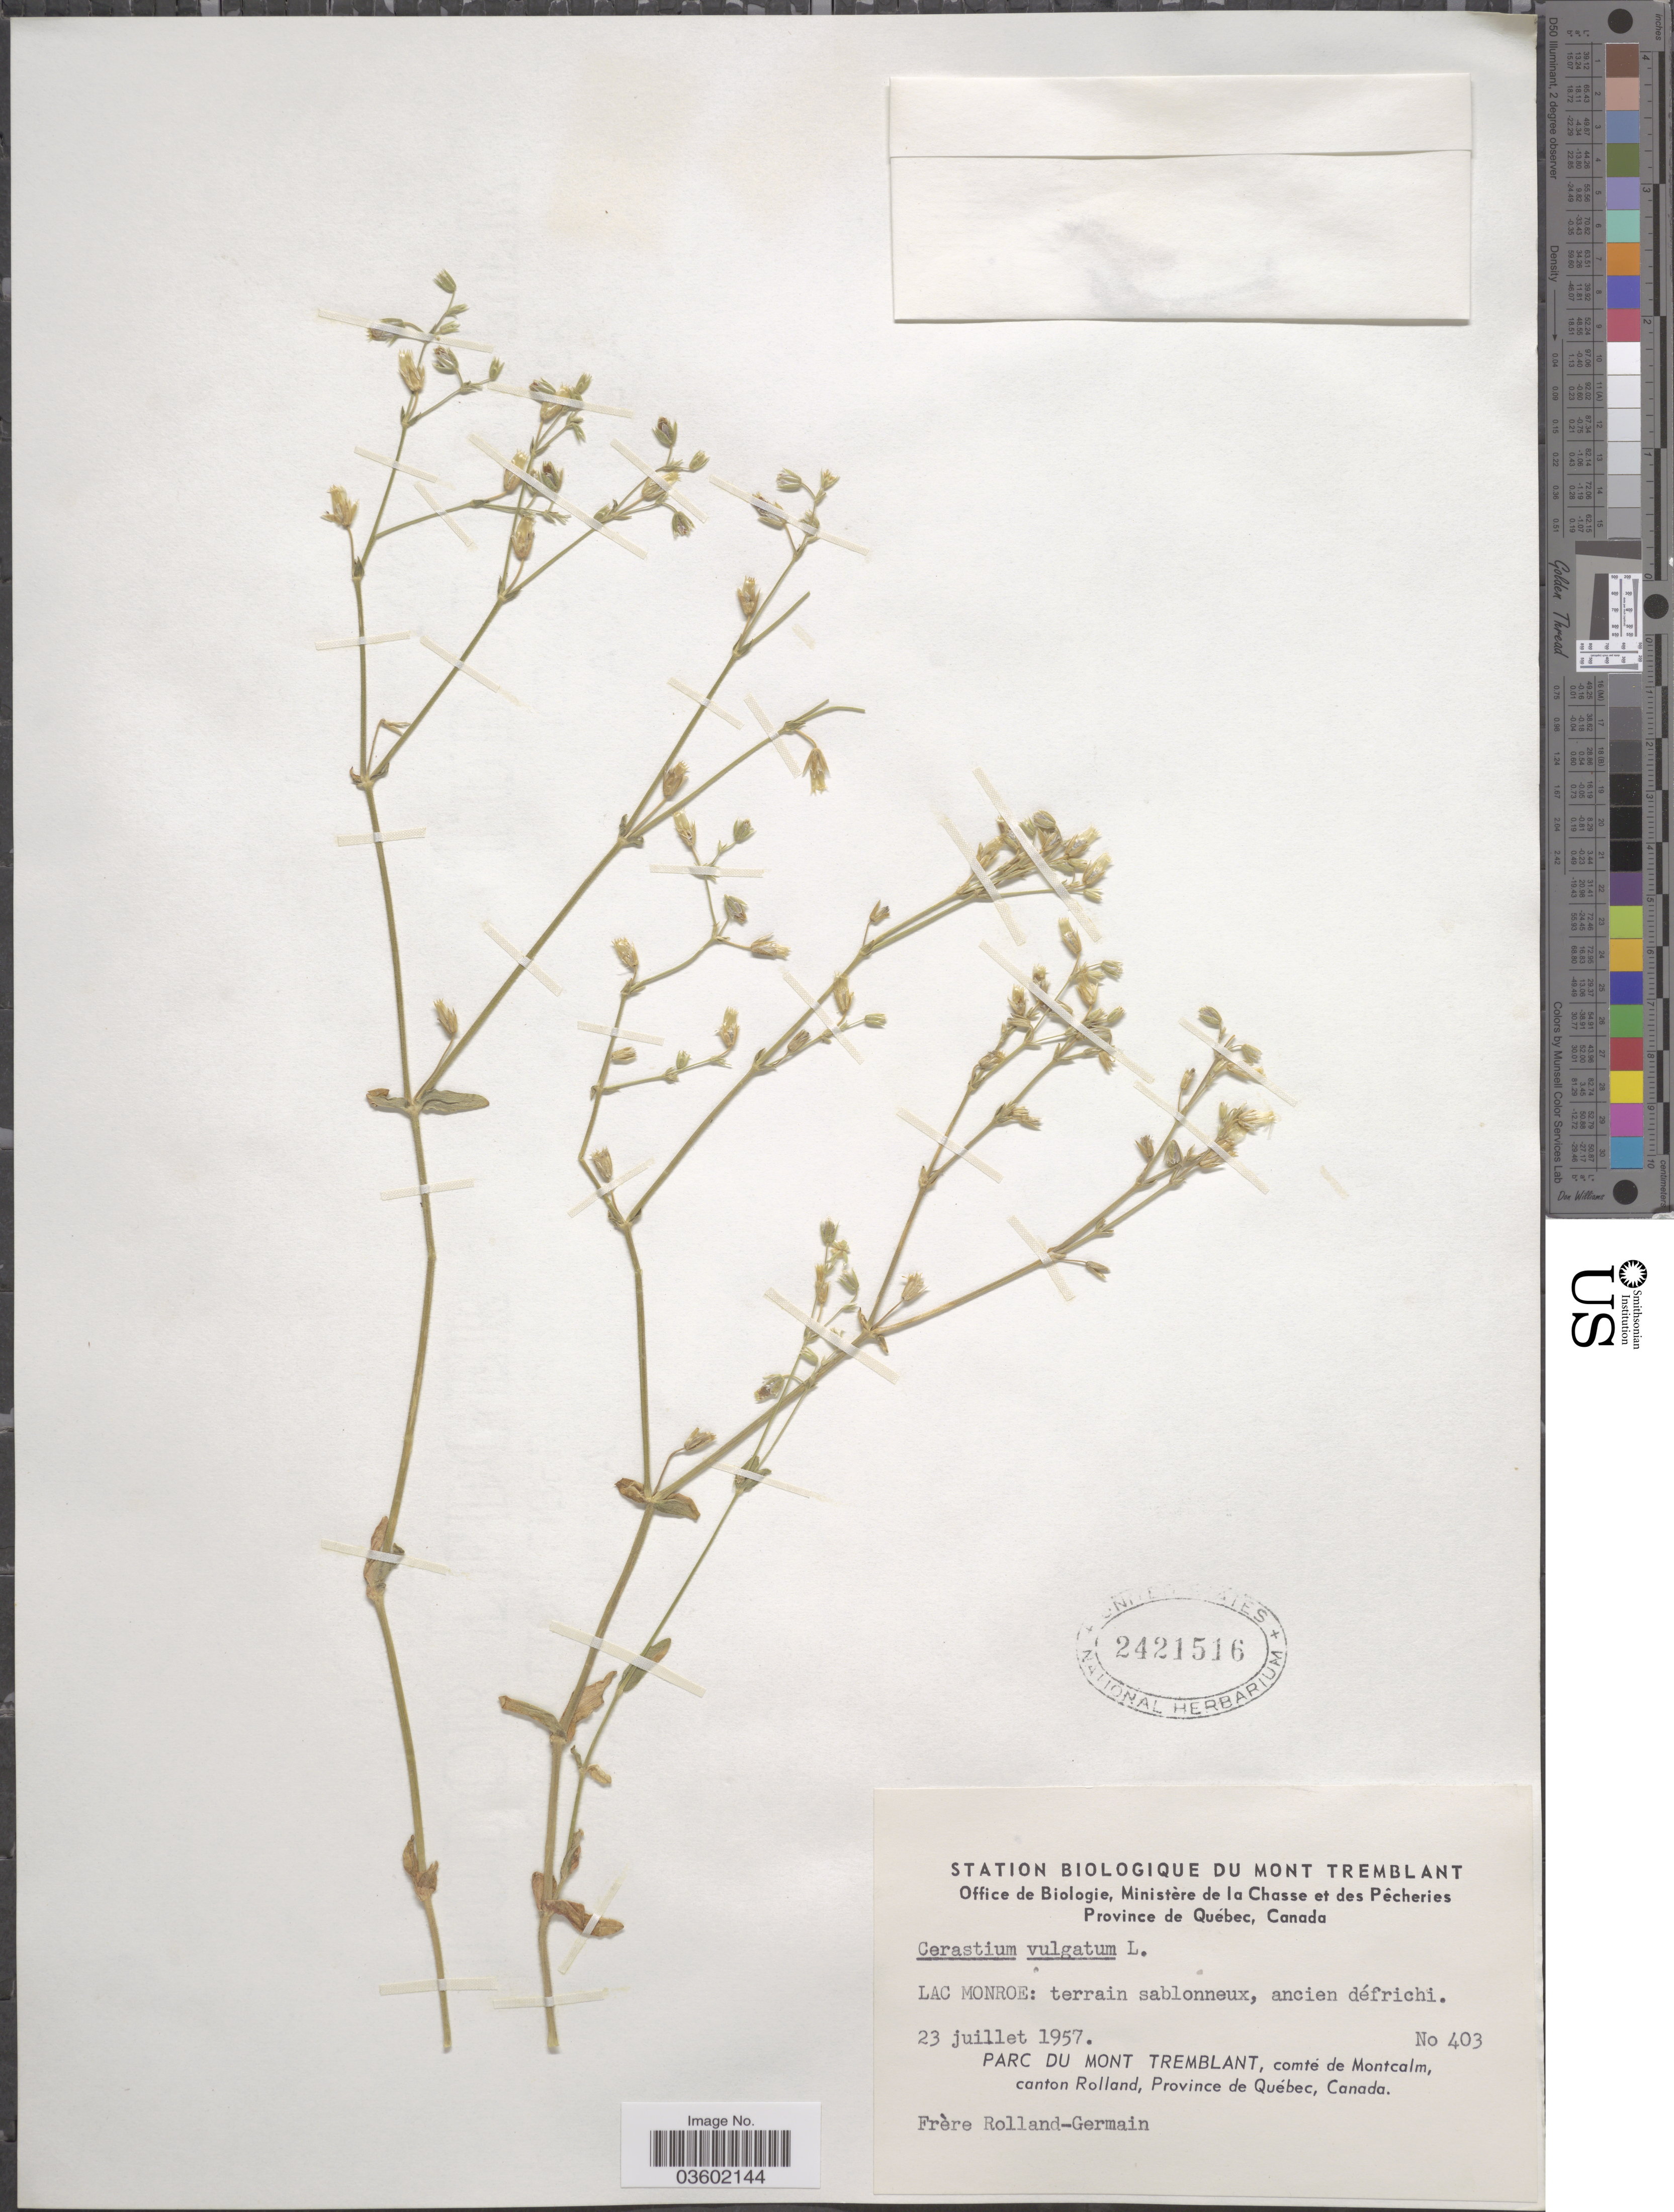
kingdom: Plantae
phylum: Tracheophyta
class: Magnoliopsida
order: Caryophyllales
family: Caryophyllaceae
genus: Cerastium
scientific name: Cerastium vulgatum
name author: L.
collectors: Rolland-Germain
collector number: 403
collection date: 1957-07-23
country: Canada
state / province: Quebec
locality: Lac Monroe. Parc du Mont Tremblant, comté de Montcalm, canton Rolland.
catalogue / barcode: US 2421516